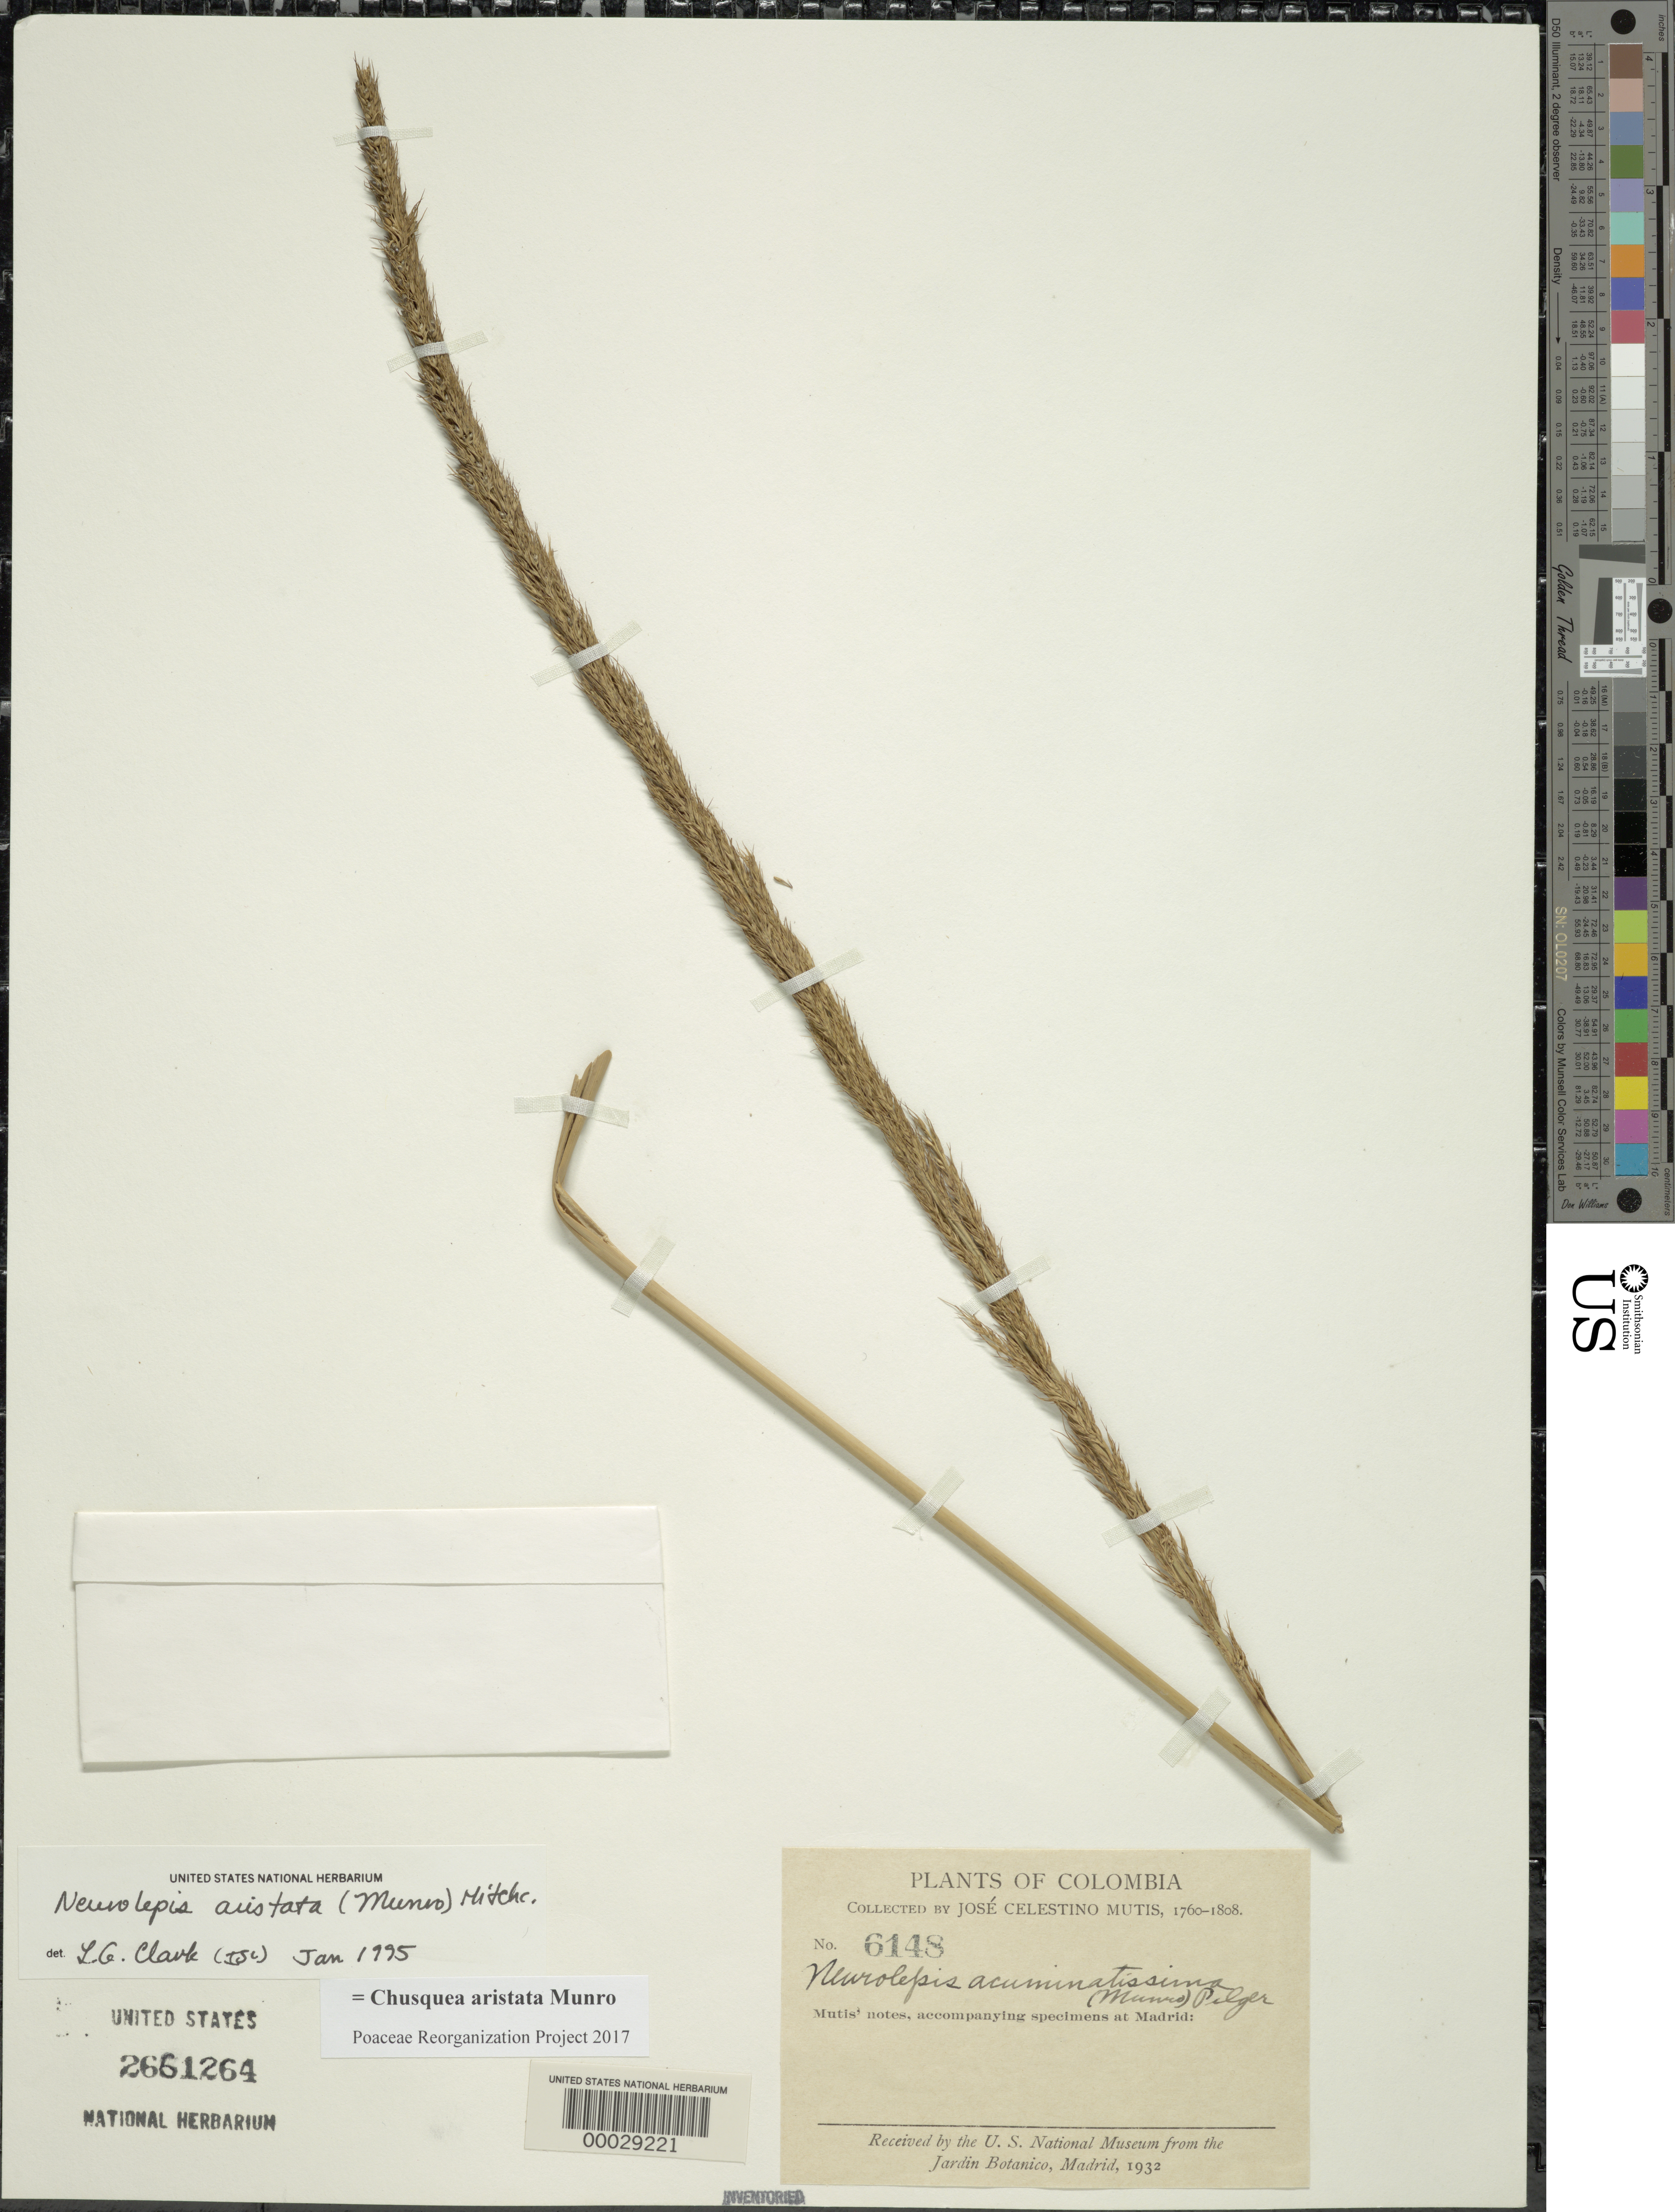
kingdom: Plantae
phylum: Tracheophyta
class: Liliopsida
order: Poales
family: Poaceae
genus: Chusquea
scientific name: Chusquea aristata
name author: Munro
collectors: J. C. B. Mutis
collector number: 6148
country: Colombia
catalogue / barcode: US 2661264